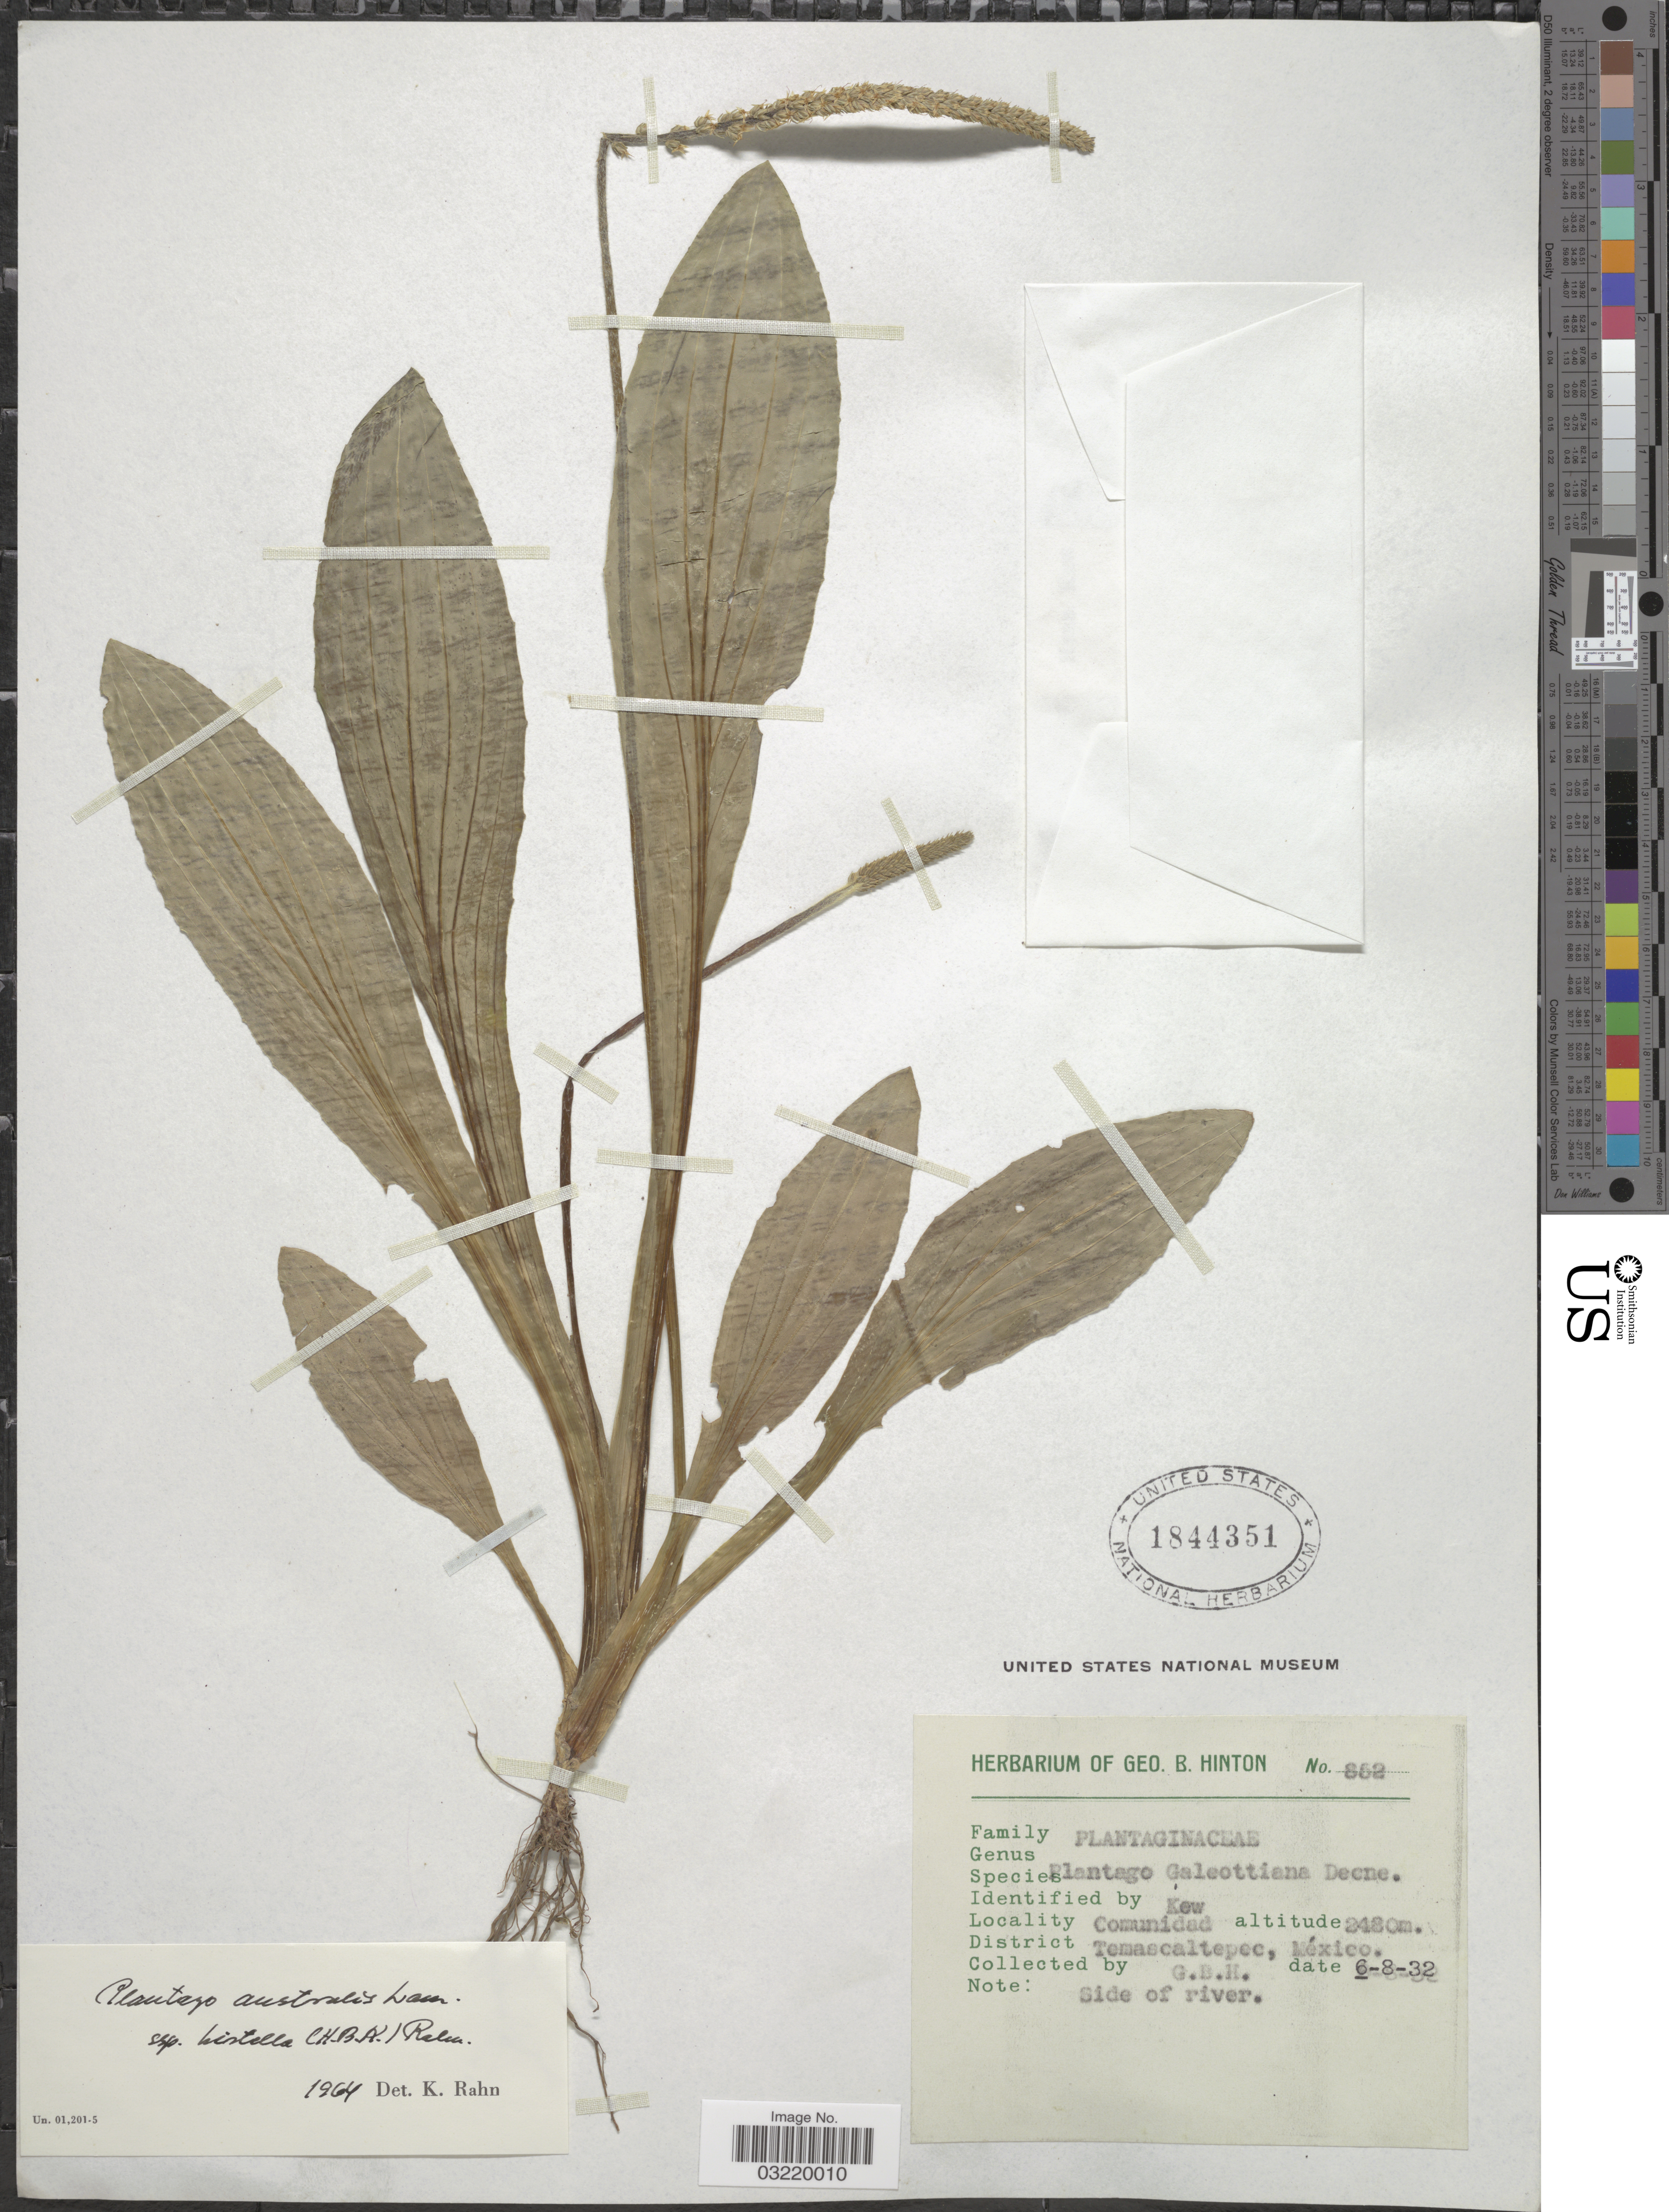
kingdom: Plantae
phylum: Tracheophyta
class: Magnoliopsida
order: Lamiales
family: Plantaginaceae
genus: Plantago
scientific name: Plantago australis subsp. hirtella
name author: (Kunth) Rahn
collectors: G. B. Hinton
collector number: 852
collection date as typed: Transcribed d/m/y: 6/8/32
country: Mexico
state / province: México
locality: Comunidad. District Temascaltepec.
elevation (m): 2480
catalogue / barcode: US 1844351